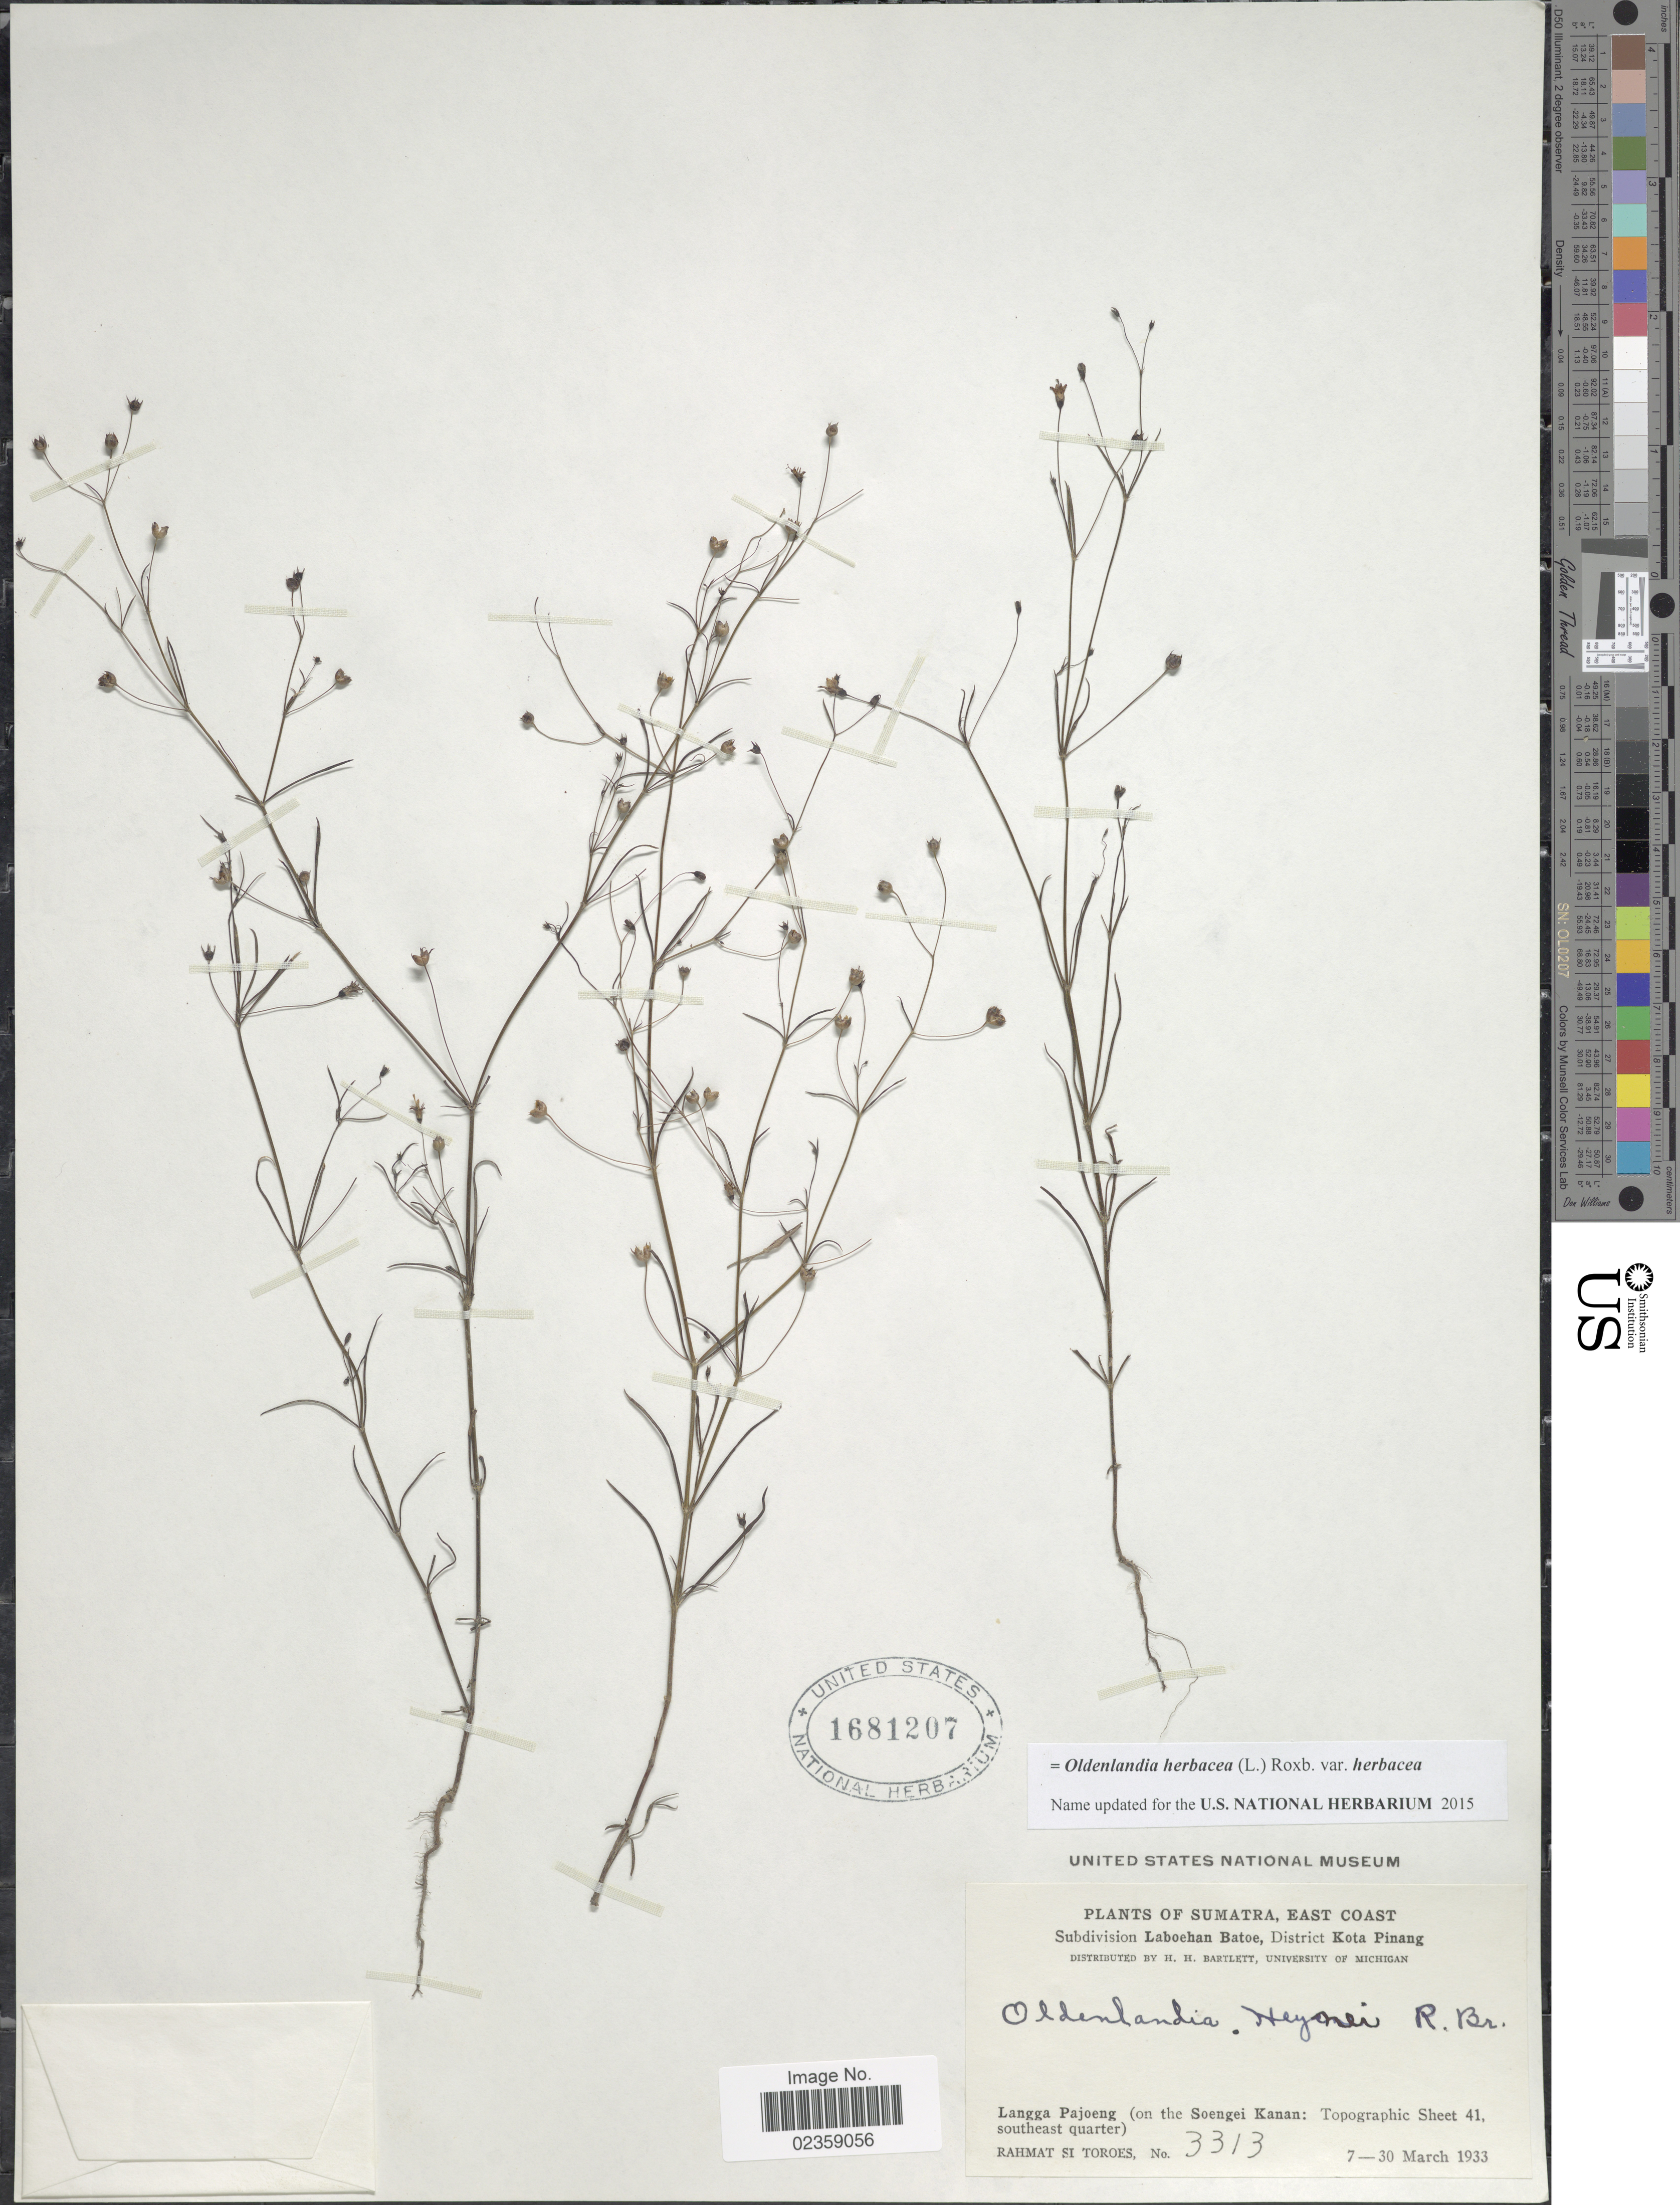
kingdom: Plantae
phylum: Tracheophyta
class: Magnoliopsida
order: Gentianales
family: Rubiaceae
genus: Oldenlandia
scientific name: Oldenlandia herbacea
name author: (L.) Roxb.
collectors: Rahmat Si Boeea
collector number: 3313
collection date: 1933-03-07/1933-03-30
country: Indonesia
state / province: Sumatra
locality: Sumatra, East Coast. Subdivision Laboehan Batoe, District Kota Pinang. Langga Pajoeng (on the Soengei Kanan: Topographic Sheet 41, southeast quarter)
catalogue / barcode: US 1681207